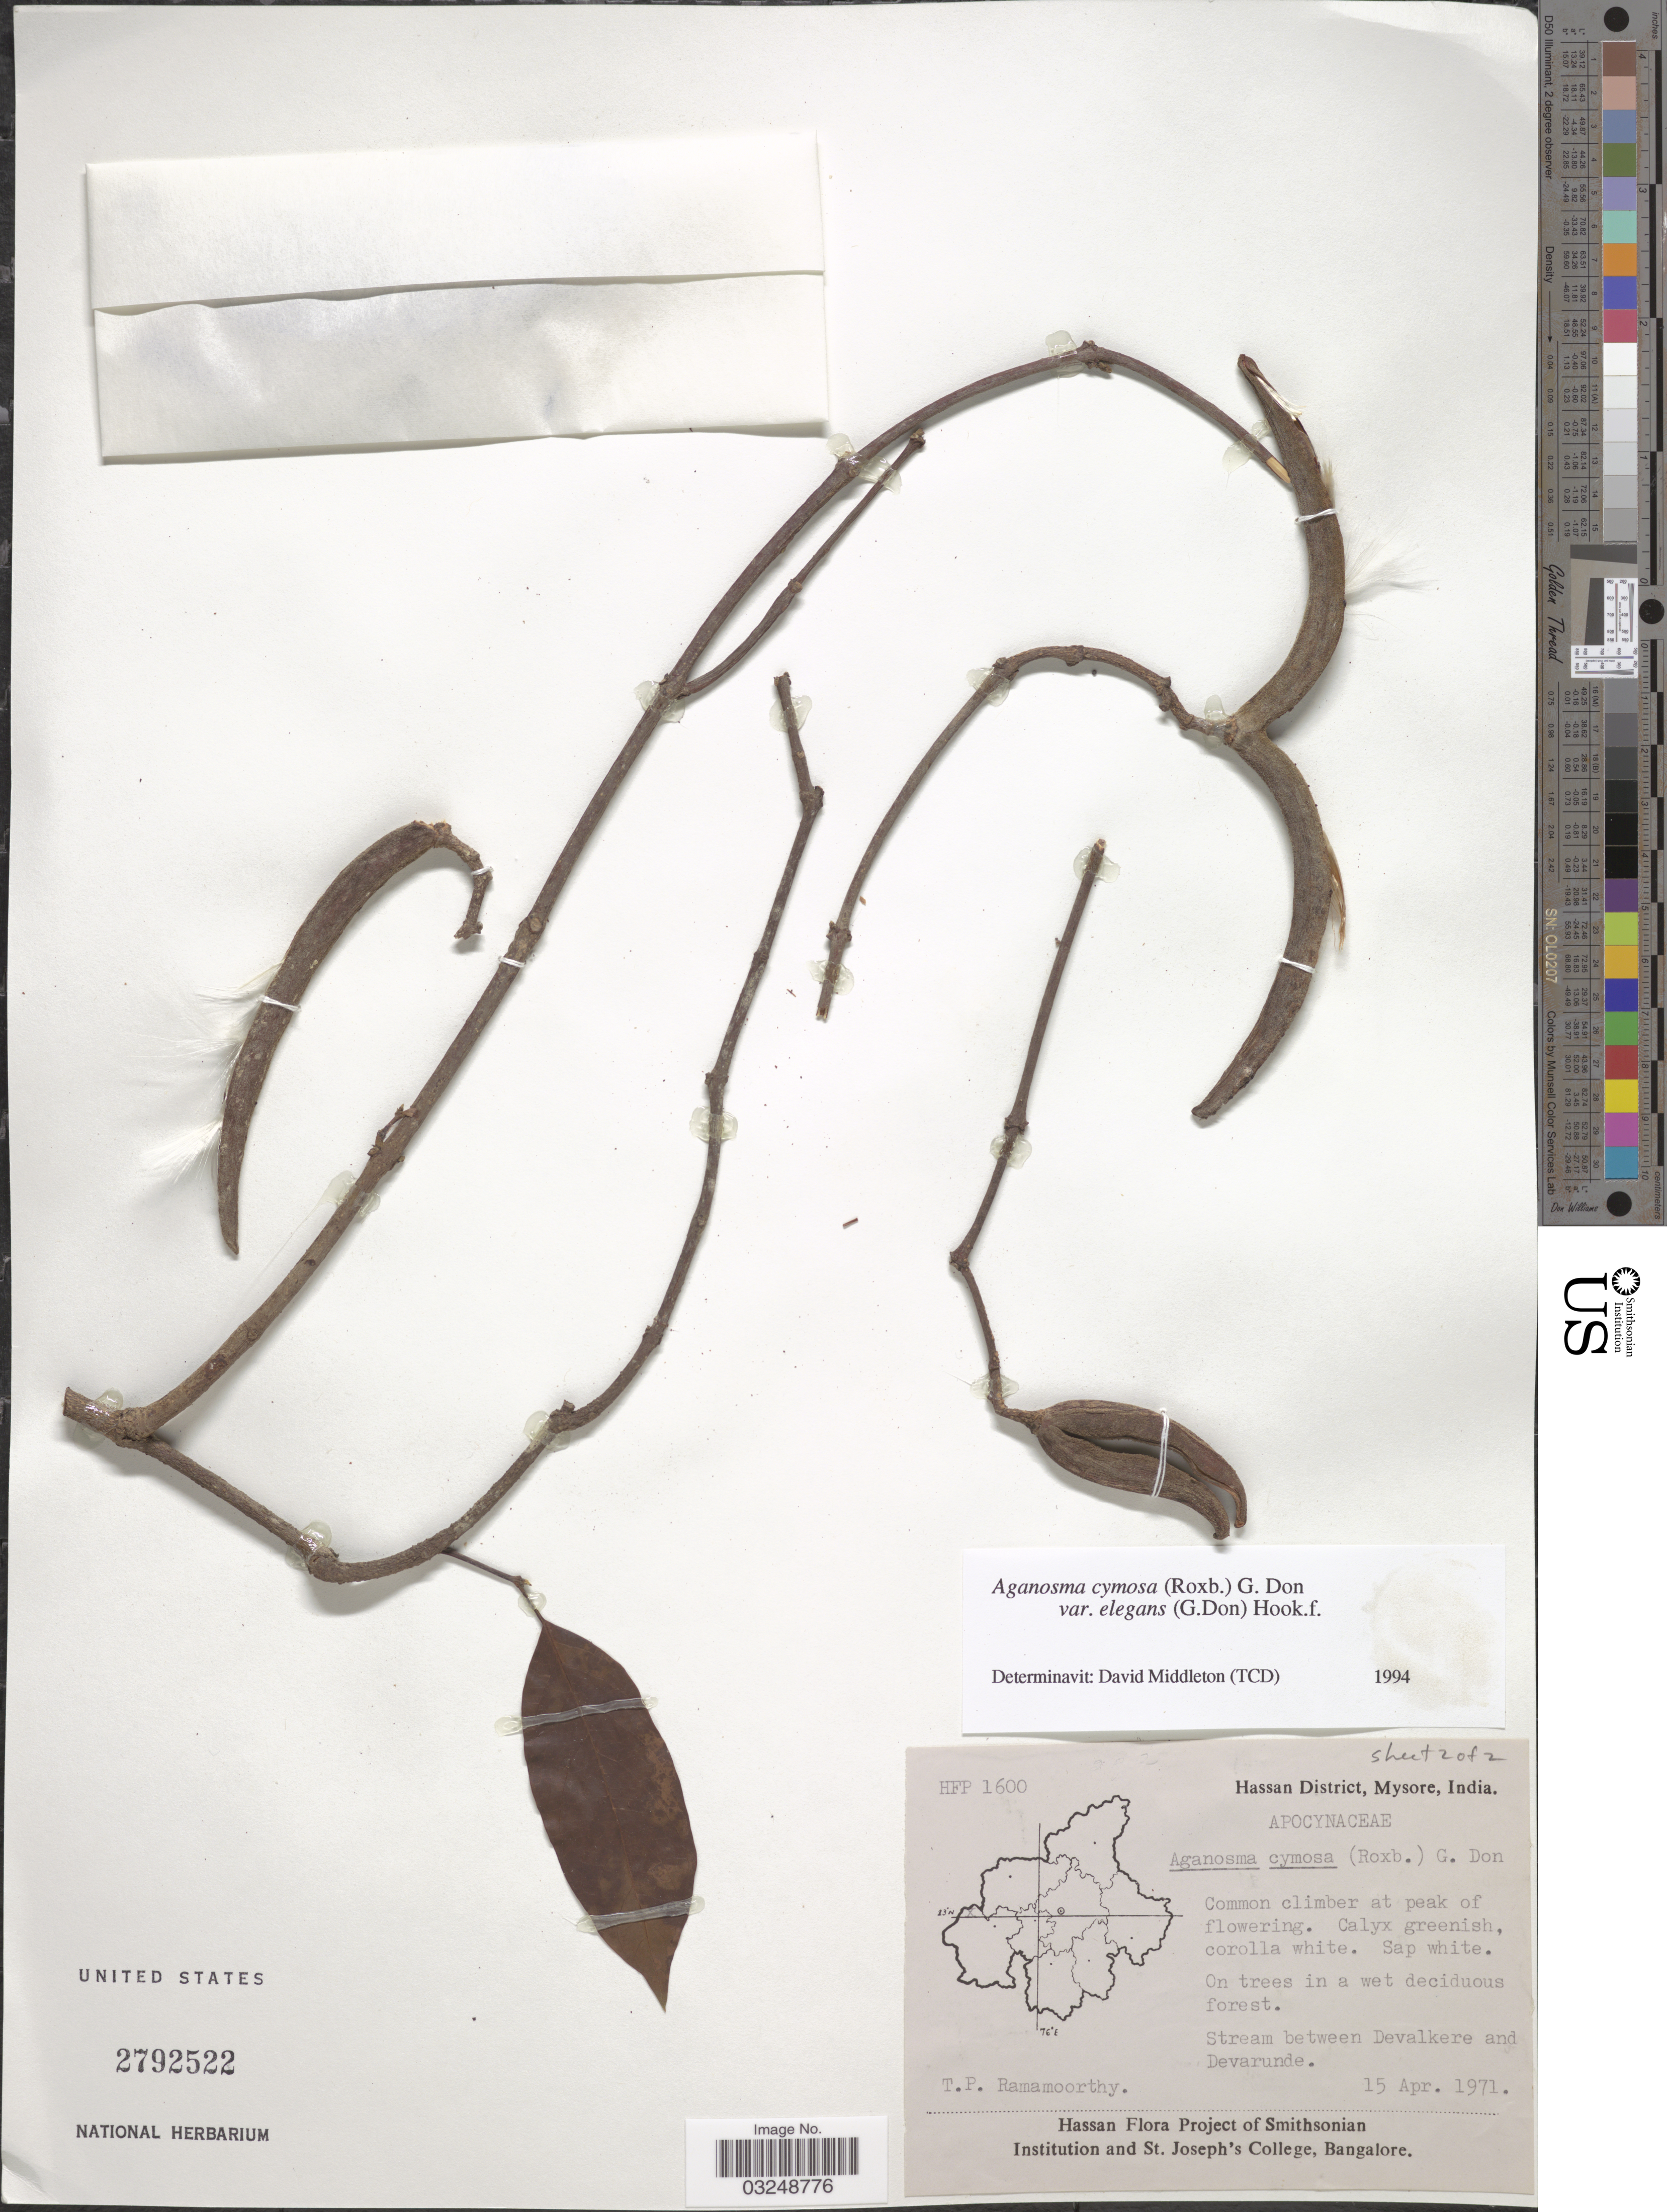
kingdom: Plantae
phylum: Tracheophyta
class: Magnoliopsida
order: Gentianales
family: Apocynaceae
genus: Aganosma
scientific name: Aganosma cymosa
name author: (Roxb.) G. Don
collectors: T. P. Ramamoorthy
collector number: HFP1600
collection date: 1971-04-15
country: India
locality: Hassan District, Mysore, Stream between Devalkere and Devarunde.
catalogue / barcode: US 2792522